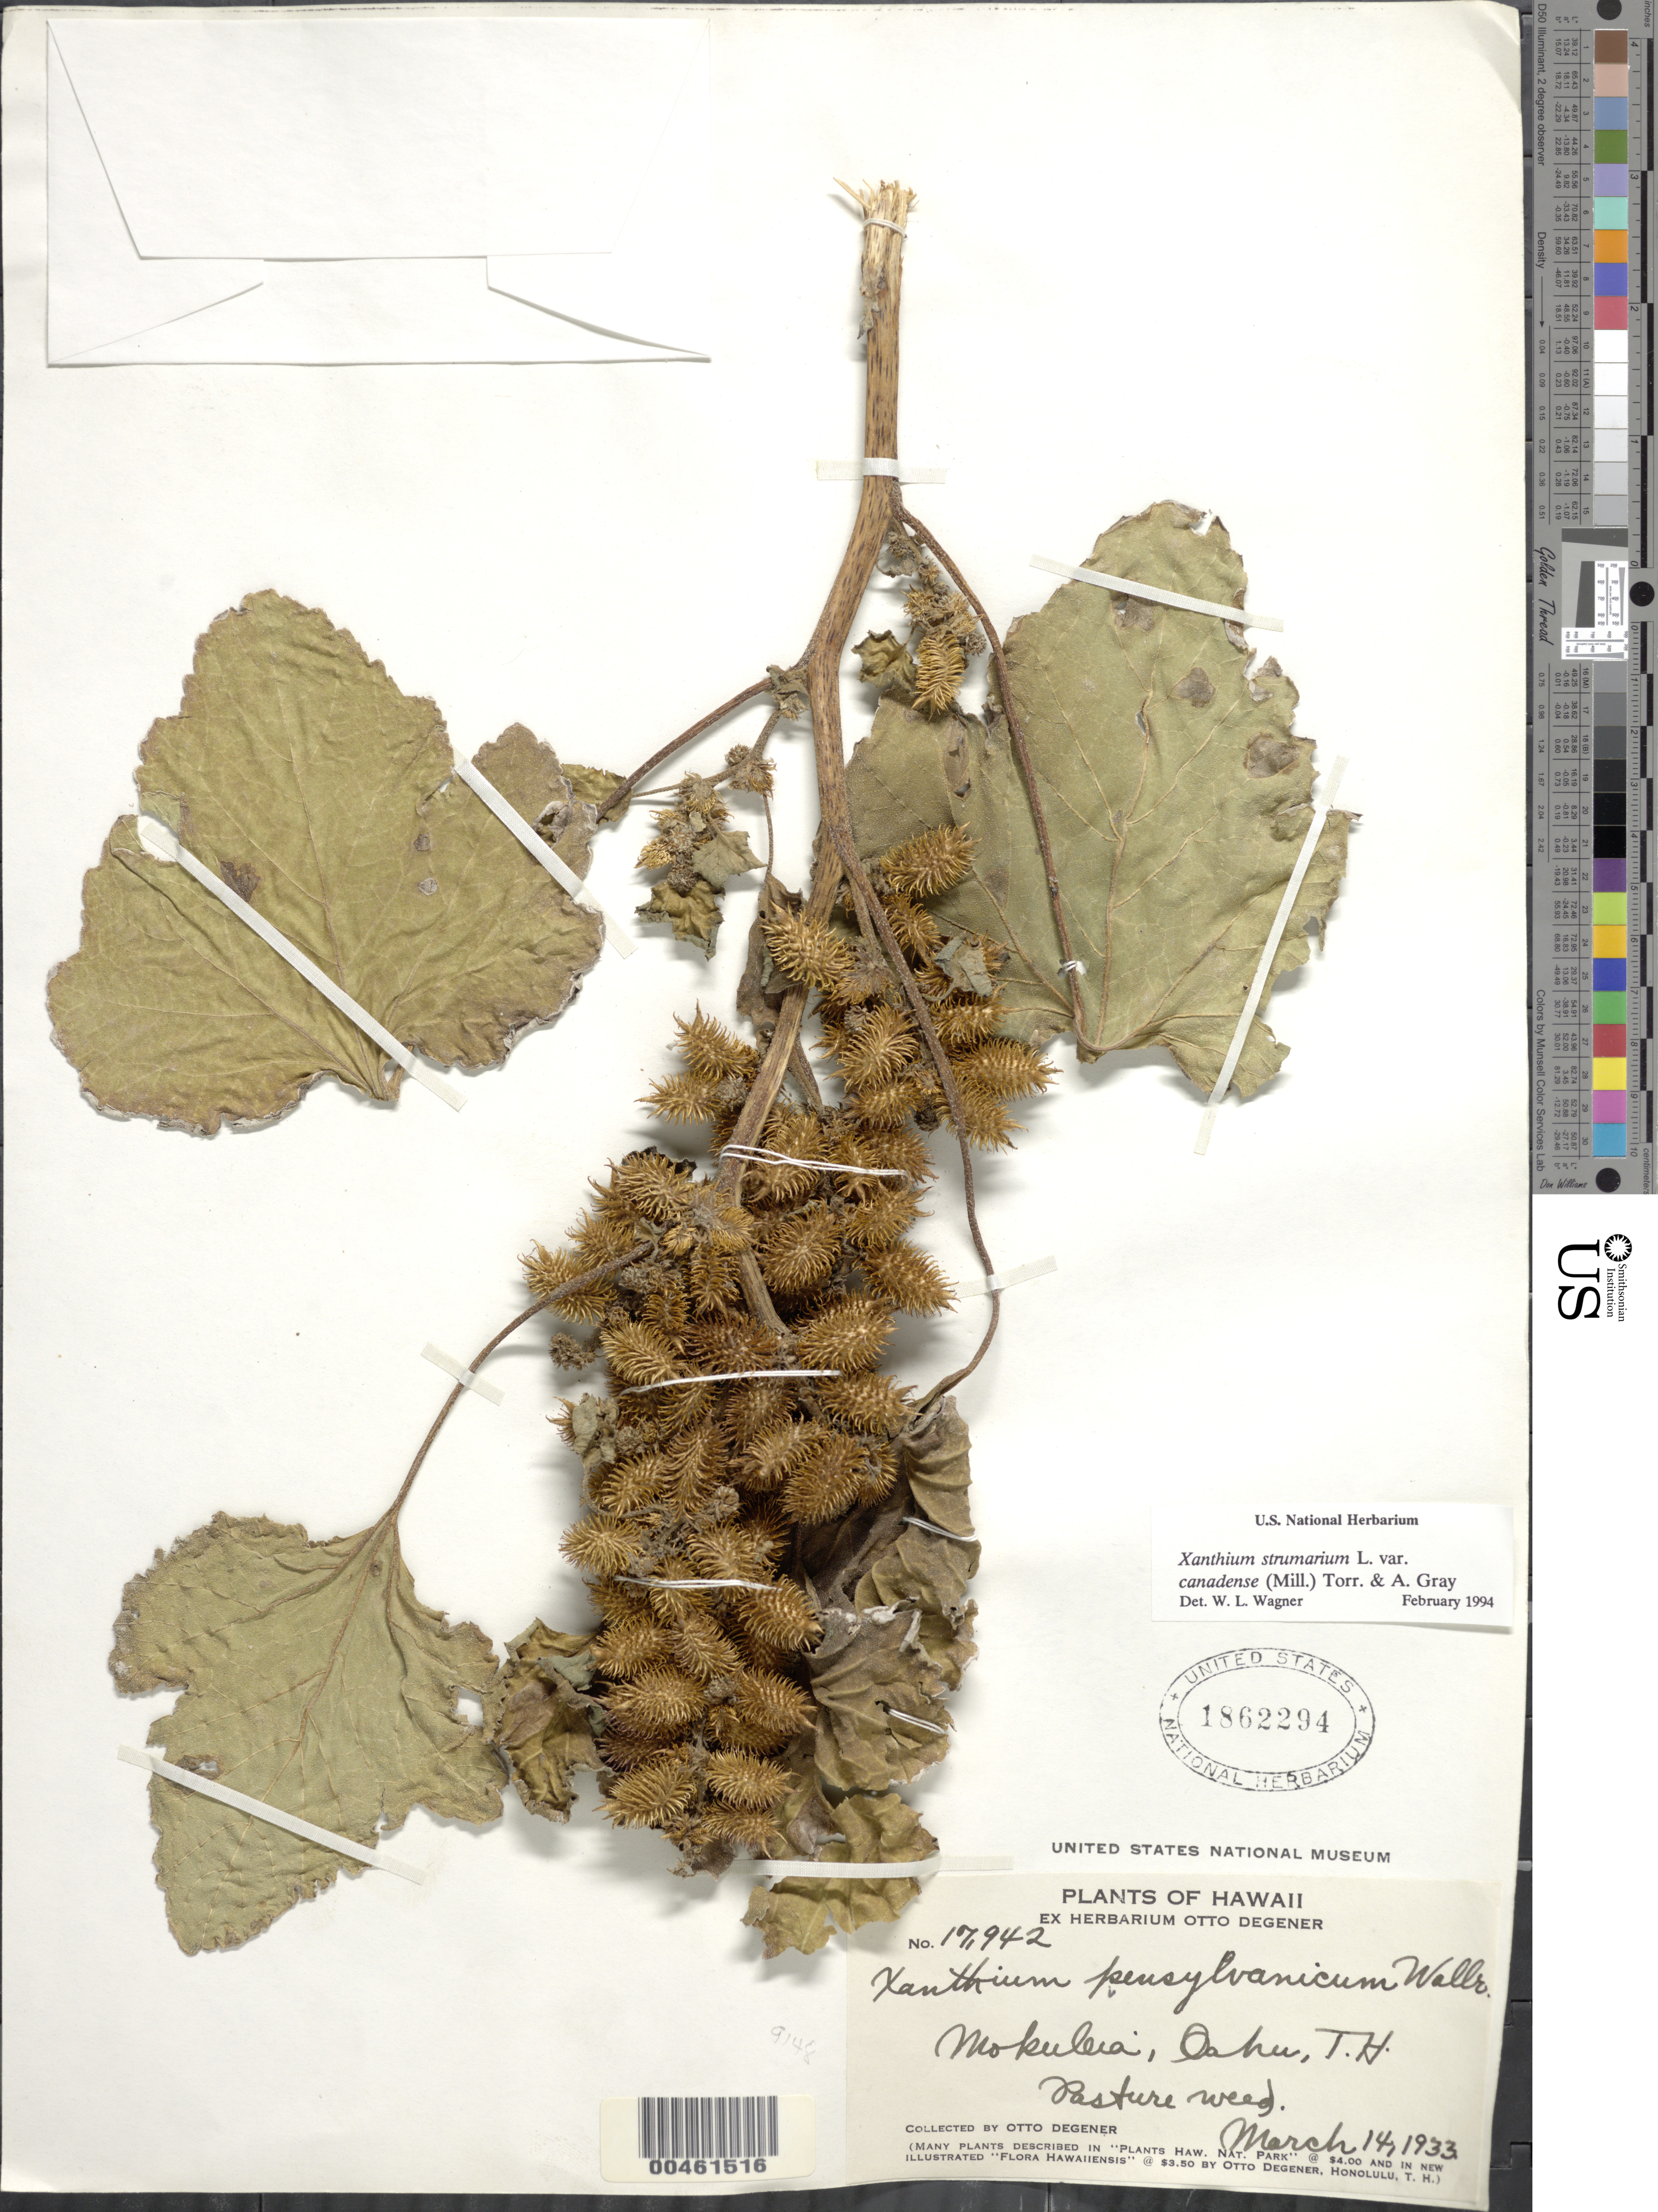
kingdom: Plantae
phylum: Tracheophyta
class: Magnoliopsida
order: Asterales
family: Asteraceae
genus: Xanthium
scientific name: Xanthium strumarium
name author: L.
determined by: Wagner, W. L., (BOT), Smithsonian Institution - National Museum of Natural History (UNITED STATES)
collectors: O. Degener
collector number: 17942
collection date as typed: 14 Mar 1933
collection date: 1933-03-14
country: United States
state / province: Hawaii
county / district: Honolulu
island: Oahu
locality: Mokuleia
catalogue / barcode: US 1862294